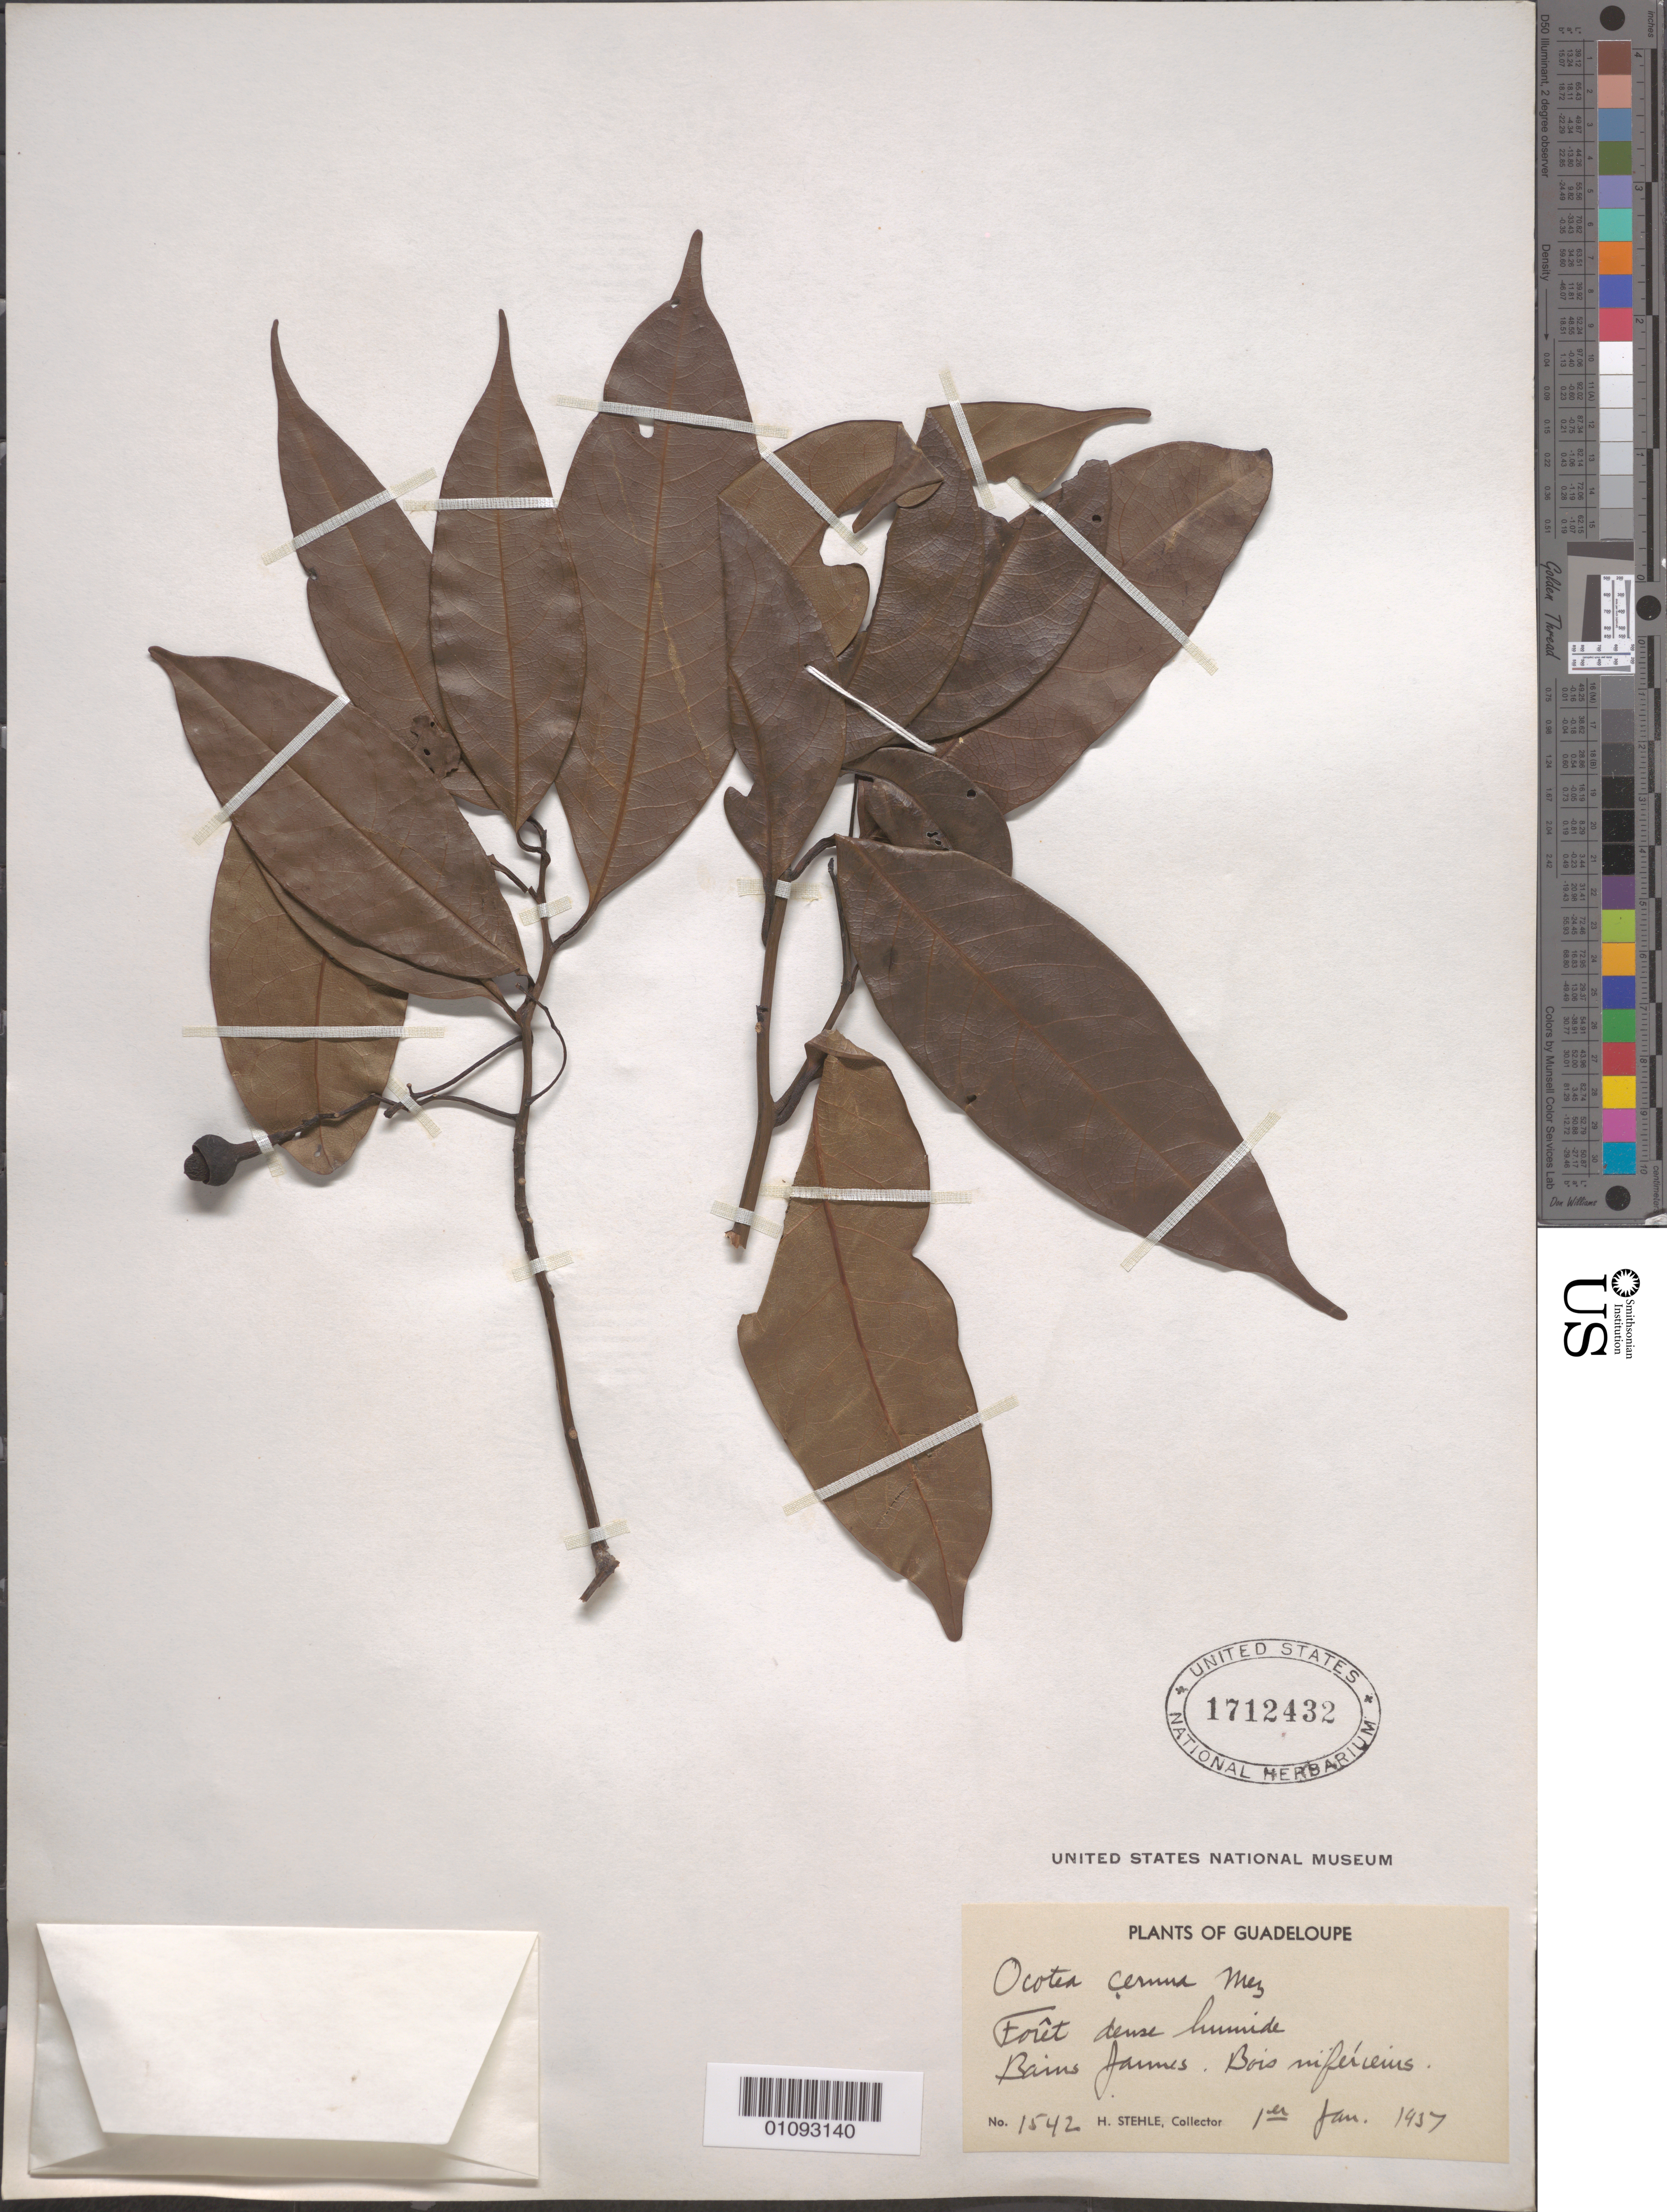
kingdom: Plantae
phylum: Tracheophyta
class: Magnoliopsida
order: Laurales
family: Lauraceae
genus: Ocotea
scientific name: Ocotea cernua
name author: (Nees) Mez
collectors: H. Stehlé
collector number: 1542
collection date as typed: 01 Jan 1937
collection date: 1937-01-01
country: Guadeloupe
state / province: St. Claude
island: Basse Terre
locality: Bains Jaunes.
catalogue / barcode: US 1712432